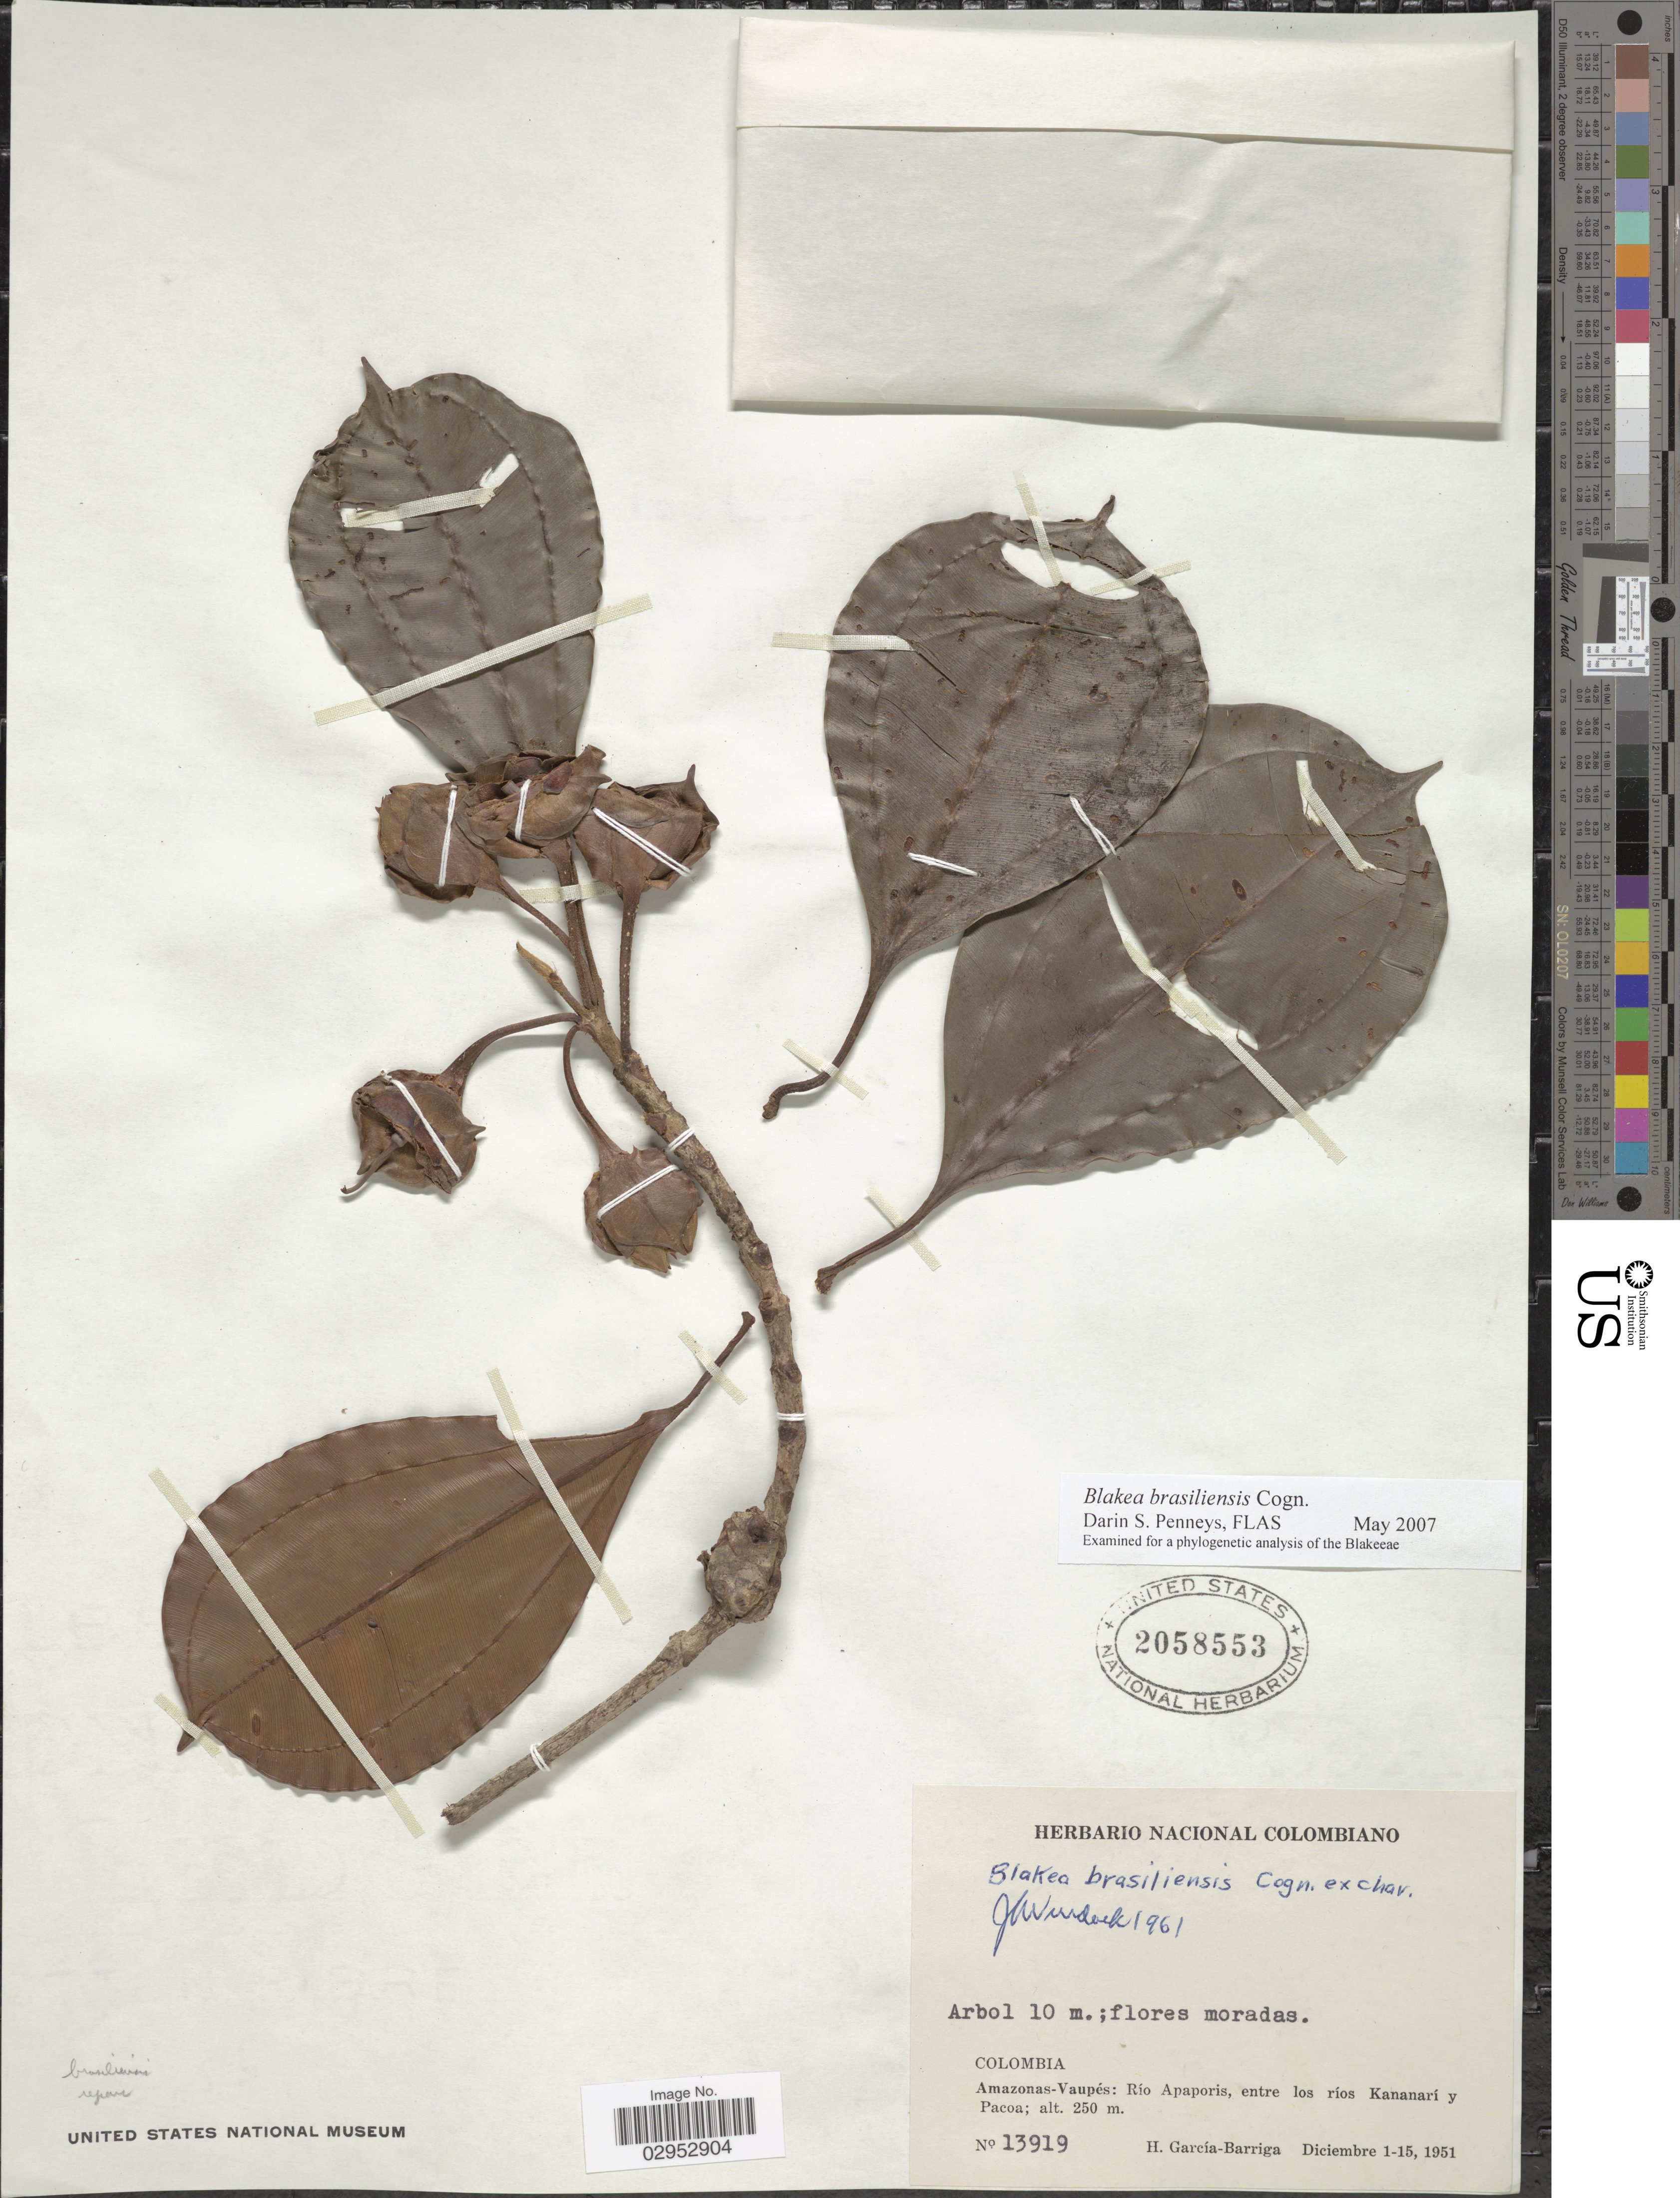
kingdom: Plantae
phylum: Tracheophyta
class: Magnoliopsida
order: Myrtales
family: Melastomataceae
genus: Blakea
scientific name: Blakea brasiliensis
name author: Cogn.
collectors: H. García Barriga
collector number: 13939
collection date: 1951-12-01/1951-12-15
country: Colombia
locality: Amazonas-Vaupés: Río Apaporis, entre los ríos Kananarí y Pacoa.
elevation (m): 250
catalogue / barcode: US 2058553